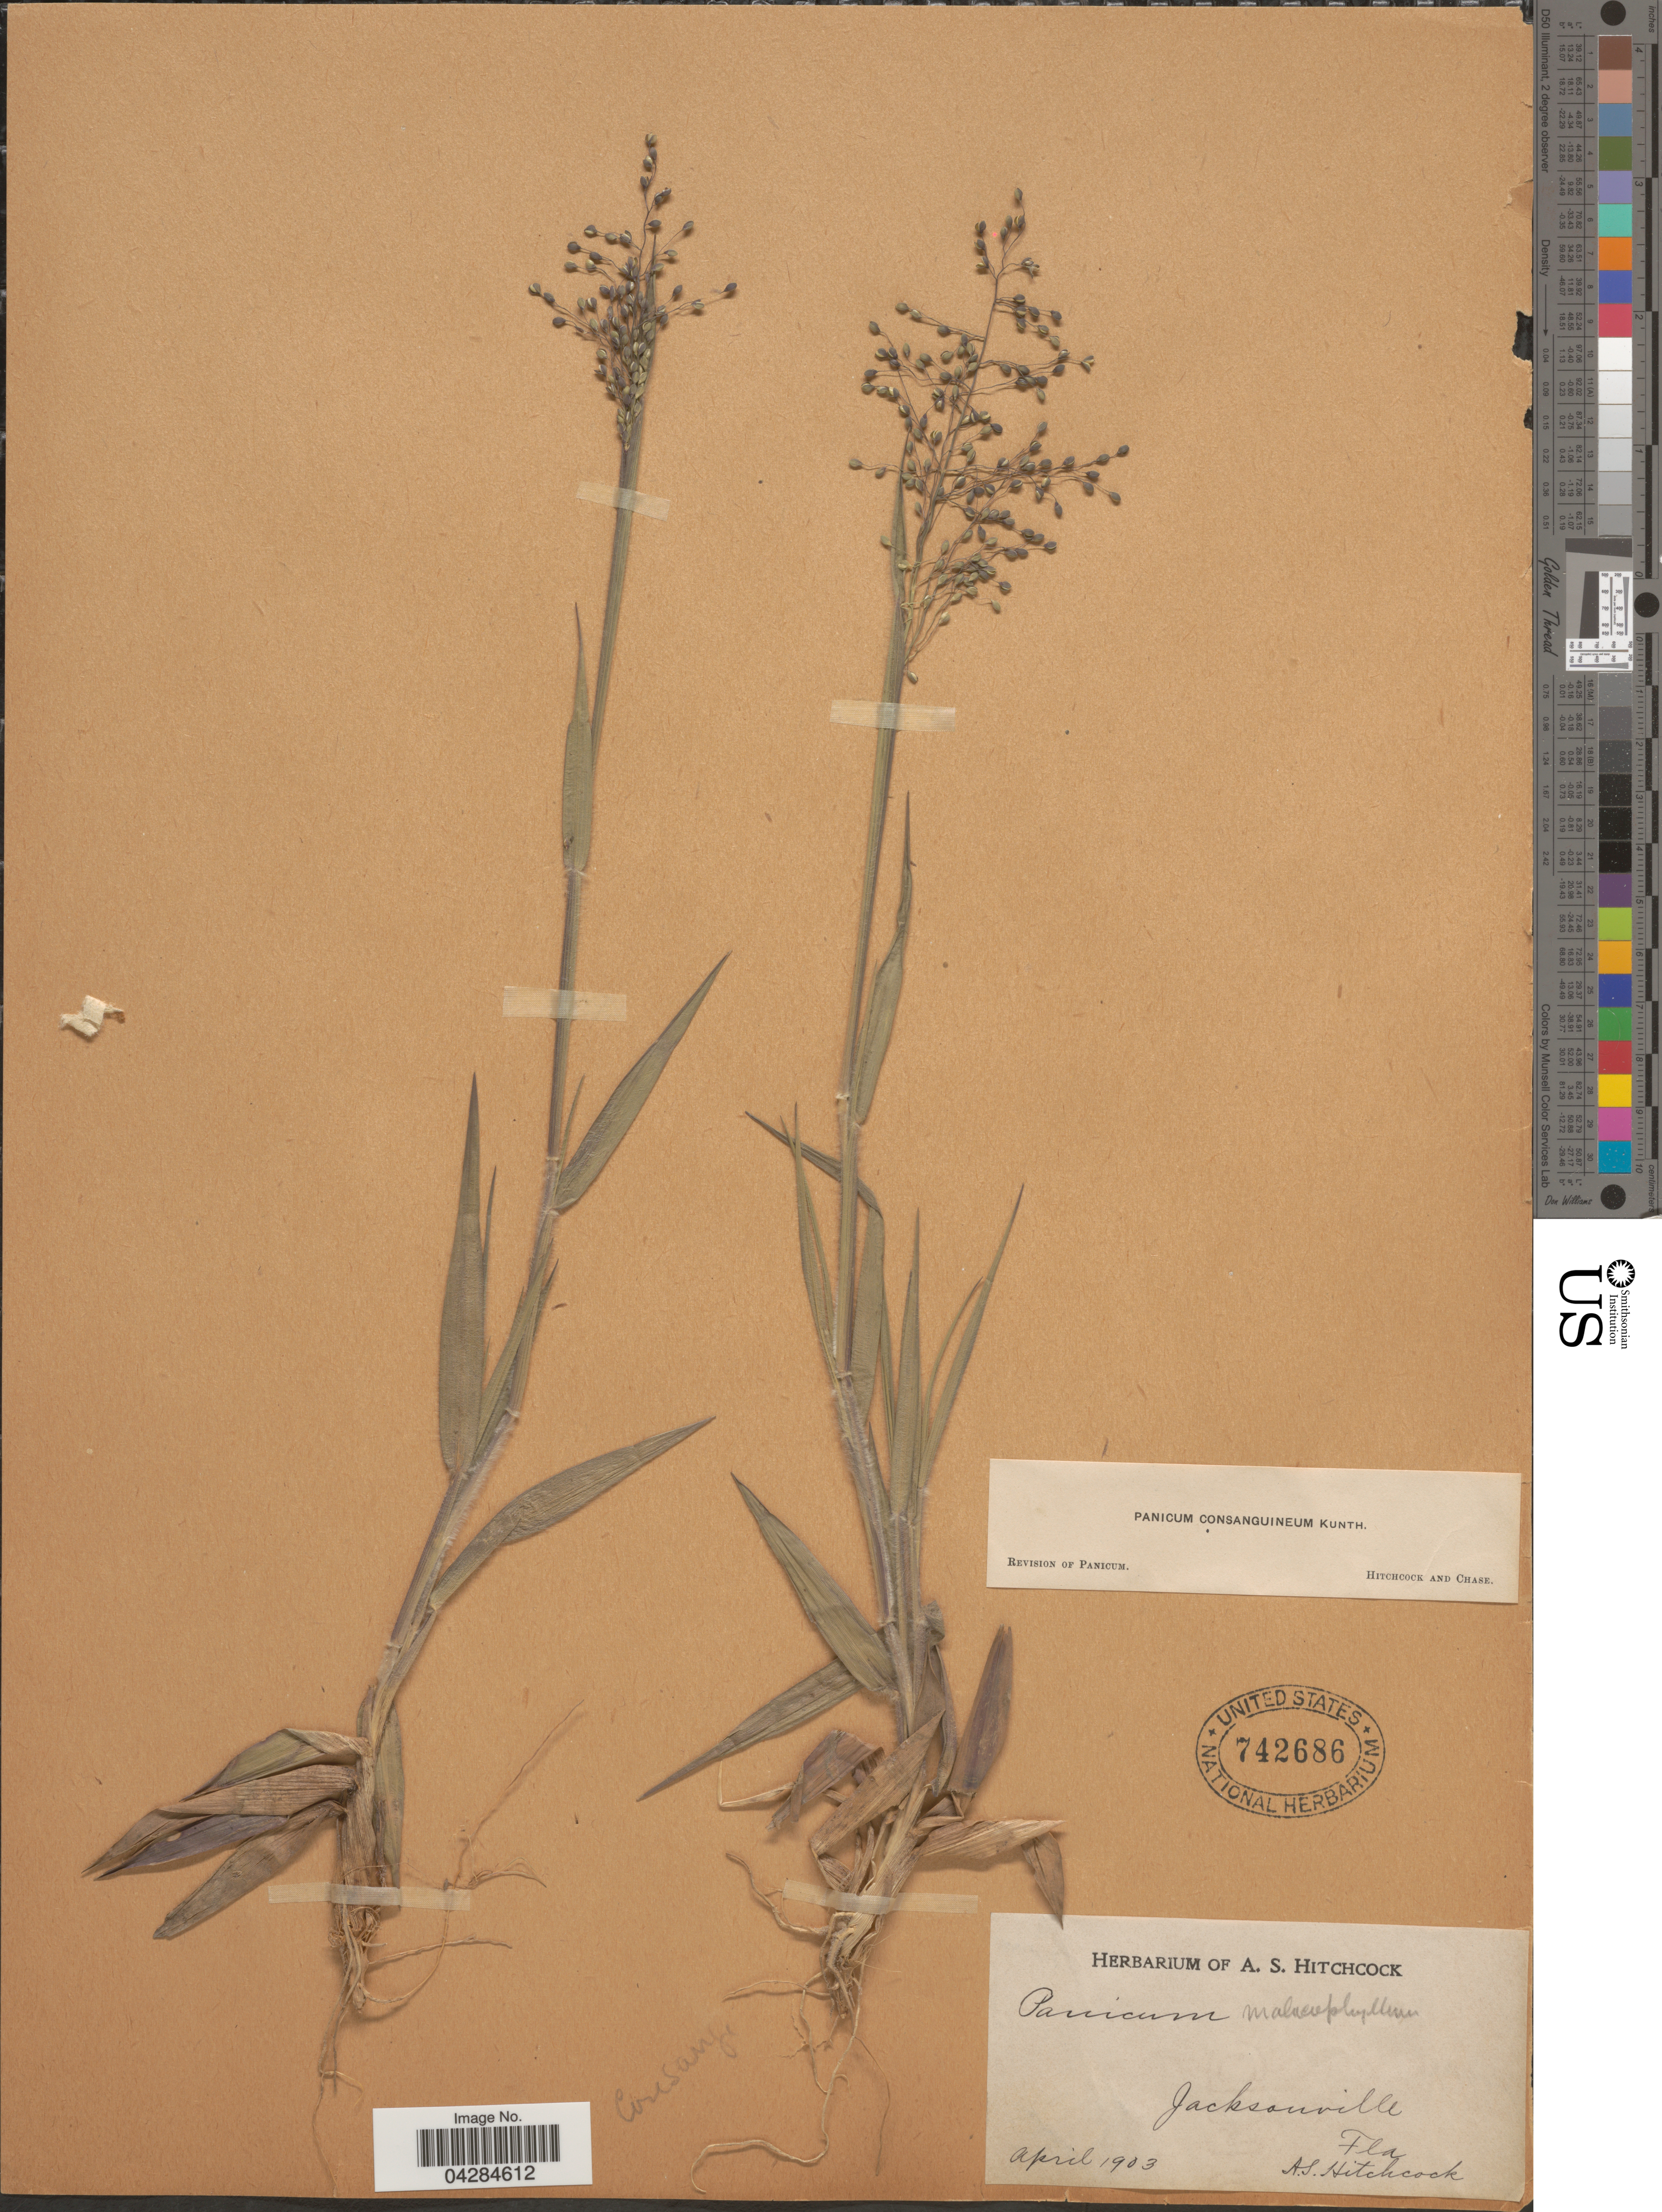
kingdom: Plantae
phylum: Tracheophyta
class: Liliopsida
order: Poales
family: Poaceae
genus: Dichanthelium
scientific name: Dichanthelium ovale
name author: (Elliott) Gould & C.A. Clark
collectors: A. S. Hitchcock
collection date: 1903-04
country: United States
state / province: Florida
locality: Jacksonville.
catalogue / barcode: US 742686